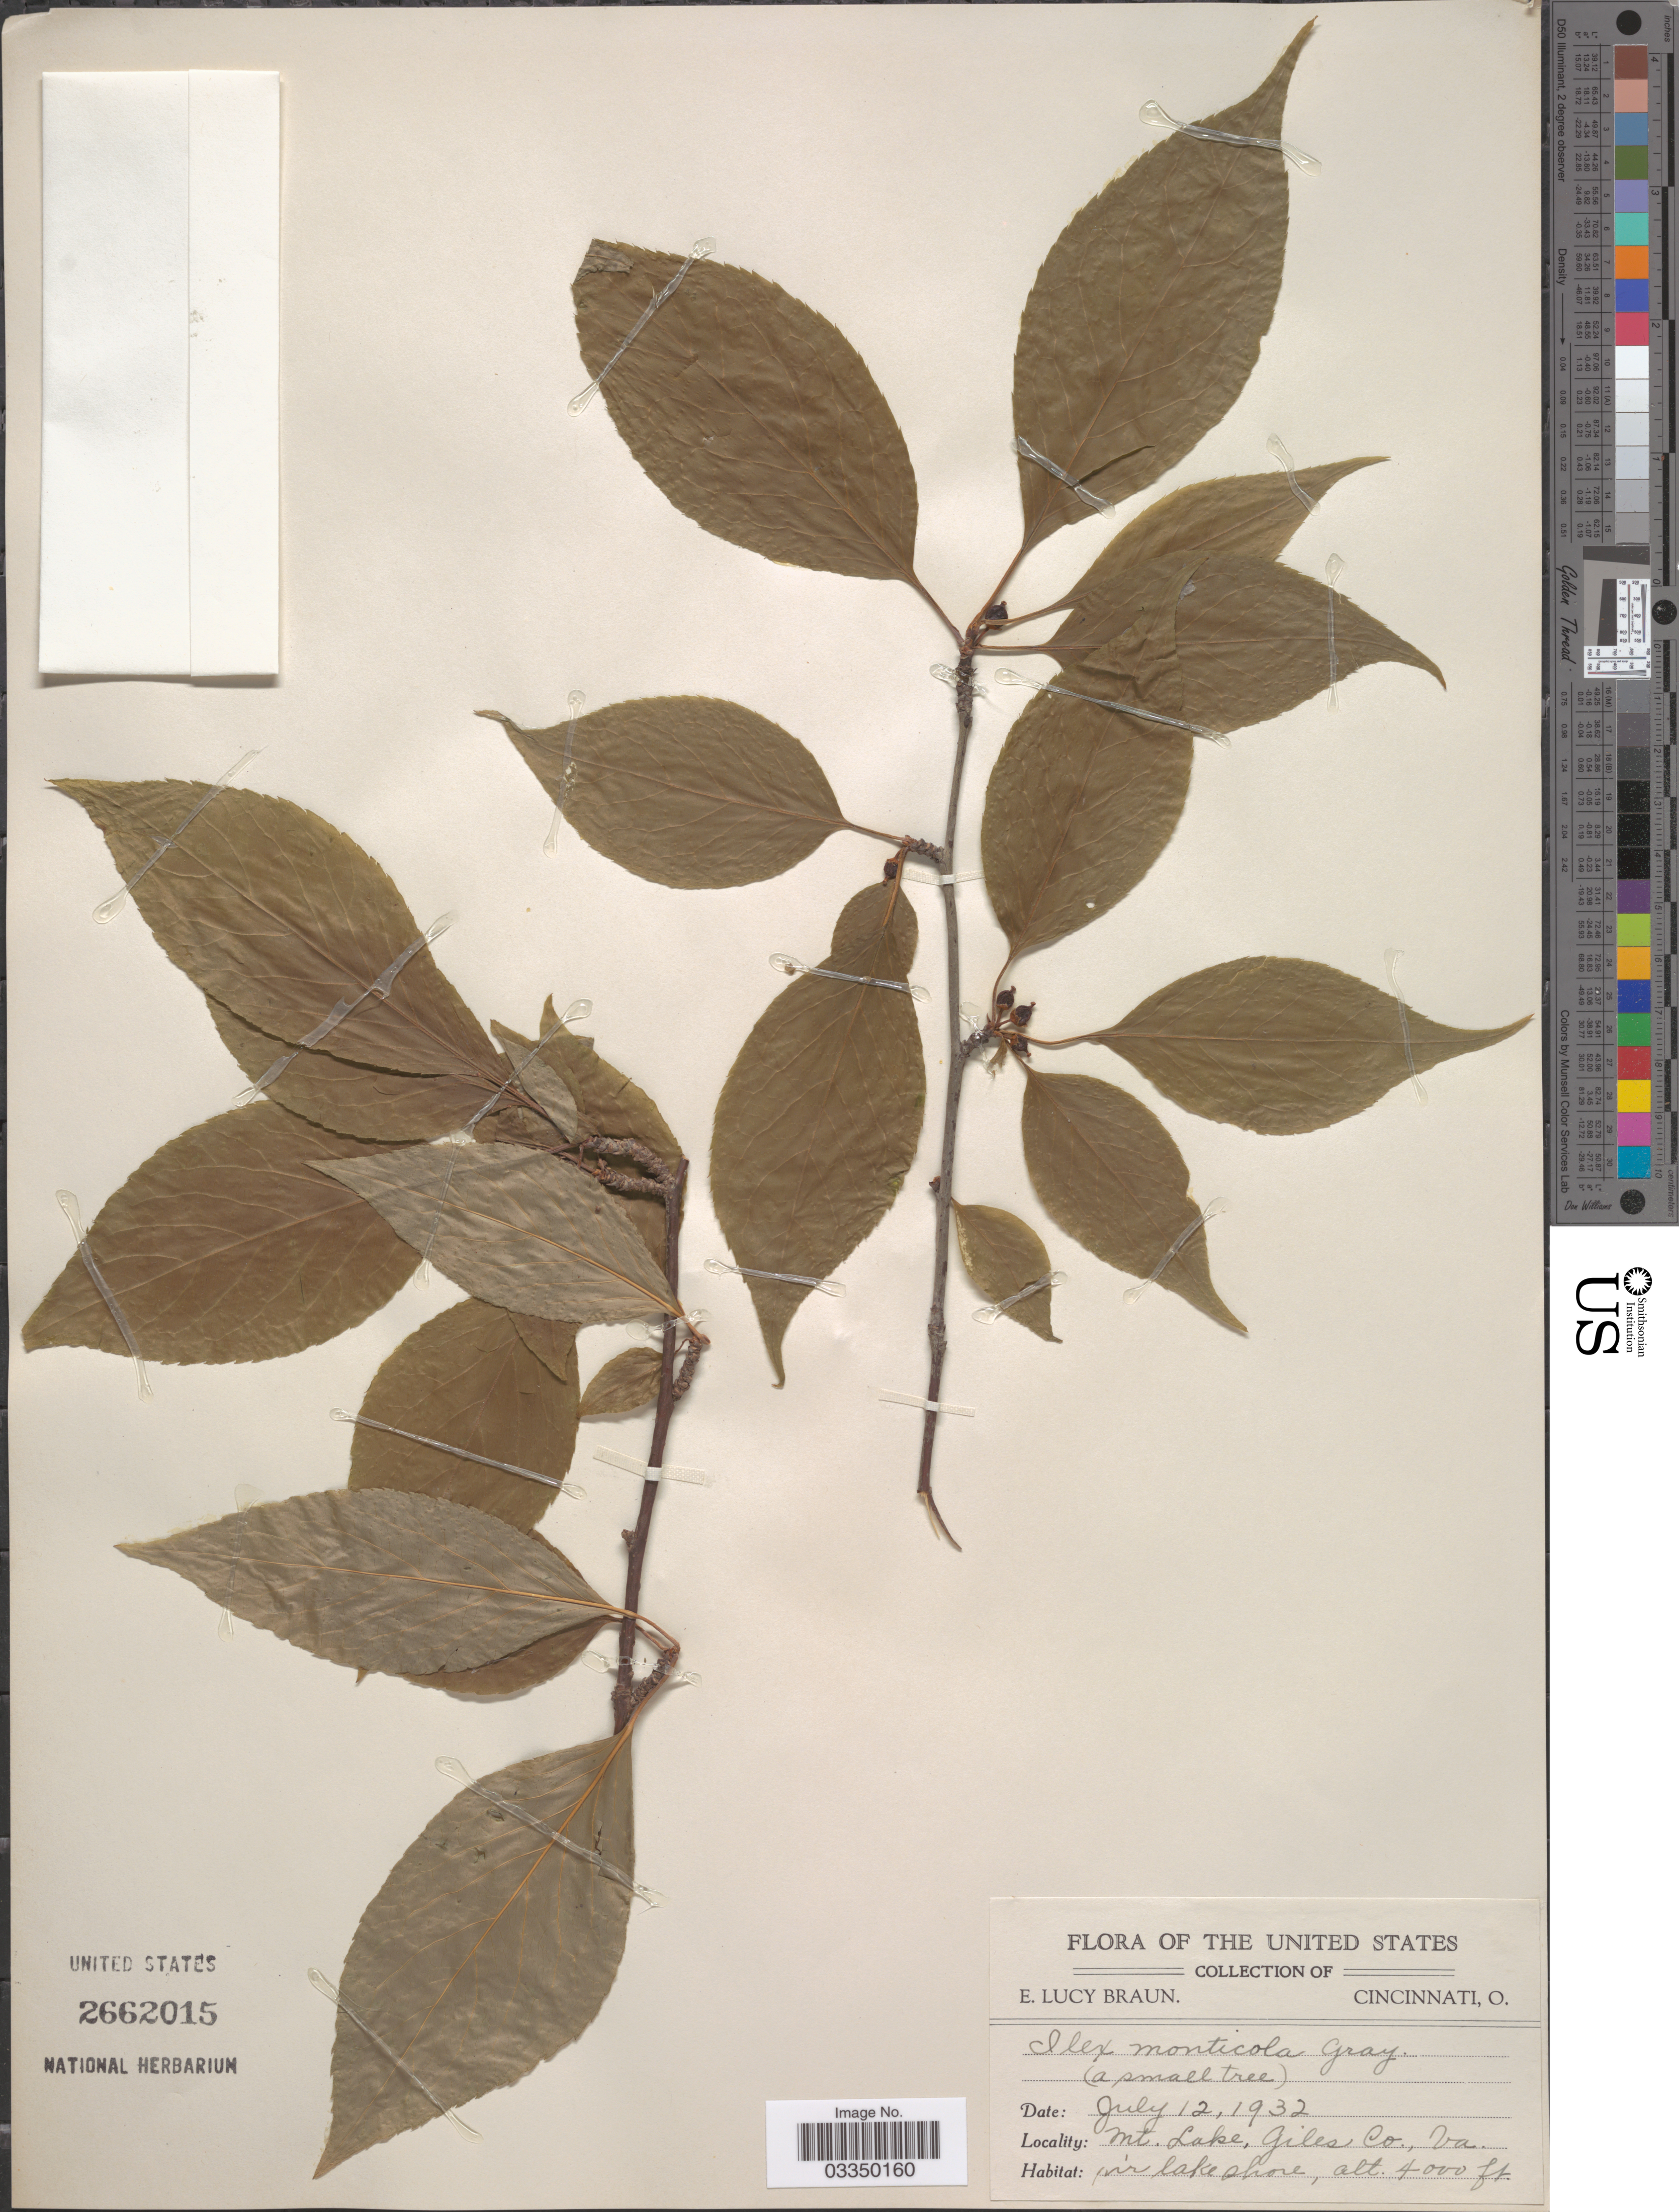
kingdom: Plantae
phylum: Tracheophyta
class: Magnoliopsida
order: Aquifoliales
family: Aquifoliaceae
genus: Ilex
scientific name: Ilex montana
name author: Torr. & A. Gray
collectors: E. L. Braun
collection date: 1932-07-12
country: United States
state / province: Virginia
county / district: Giles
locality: Mt. Lake, Giles Co.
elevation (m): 1219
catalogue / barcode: US 2662015